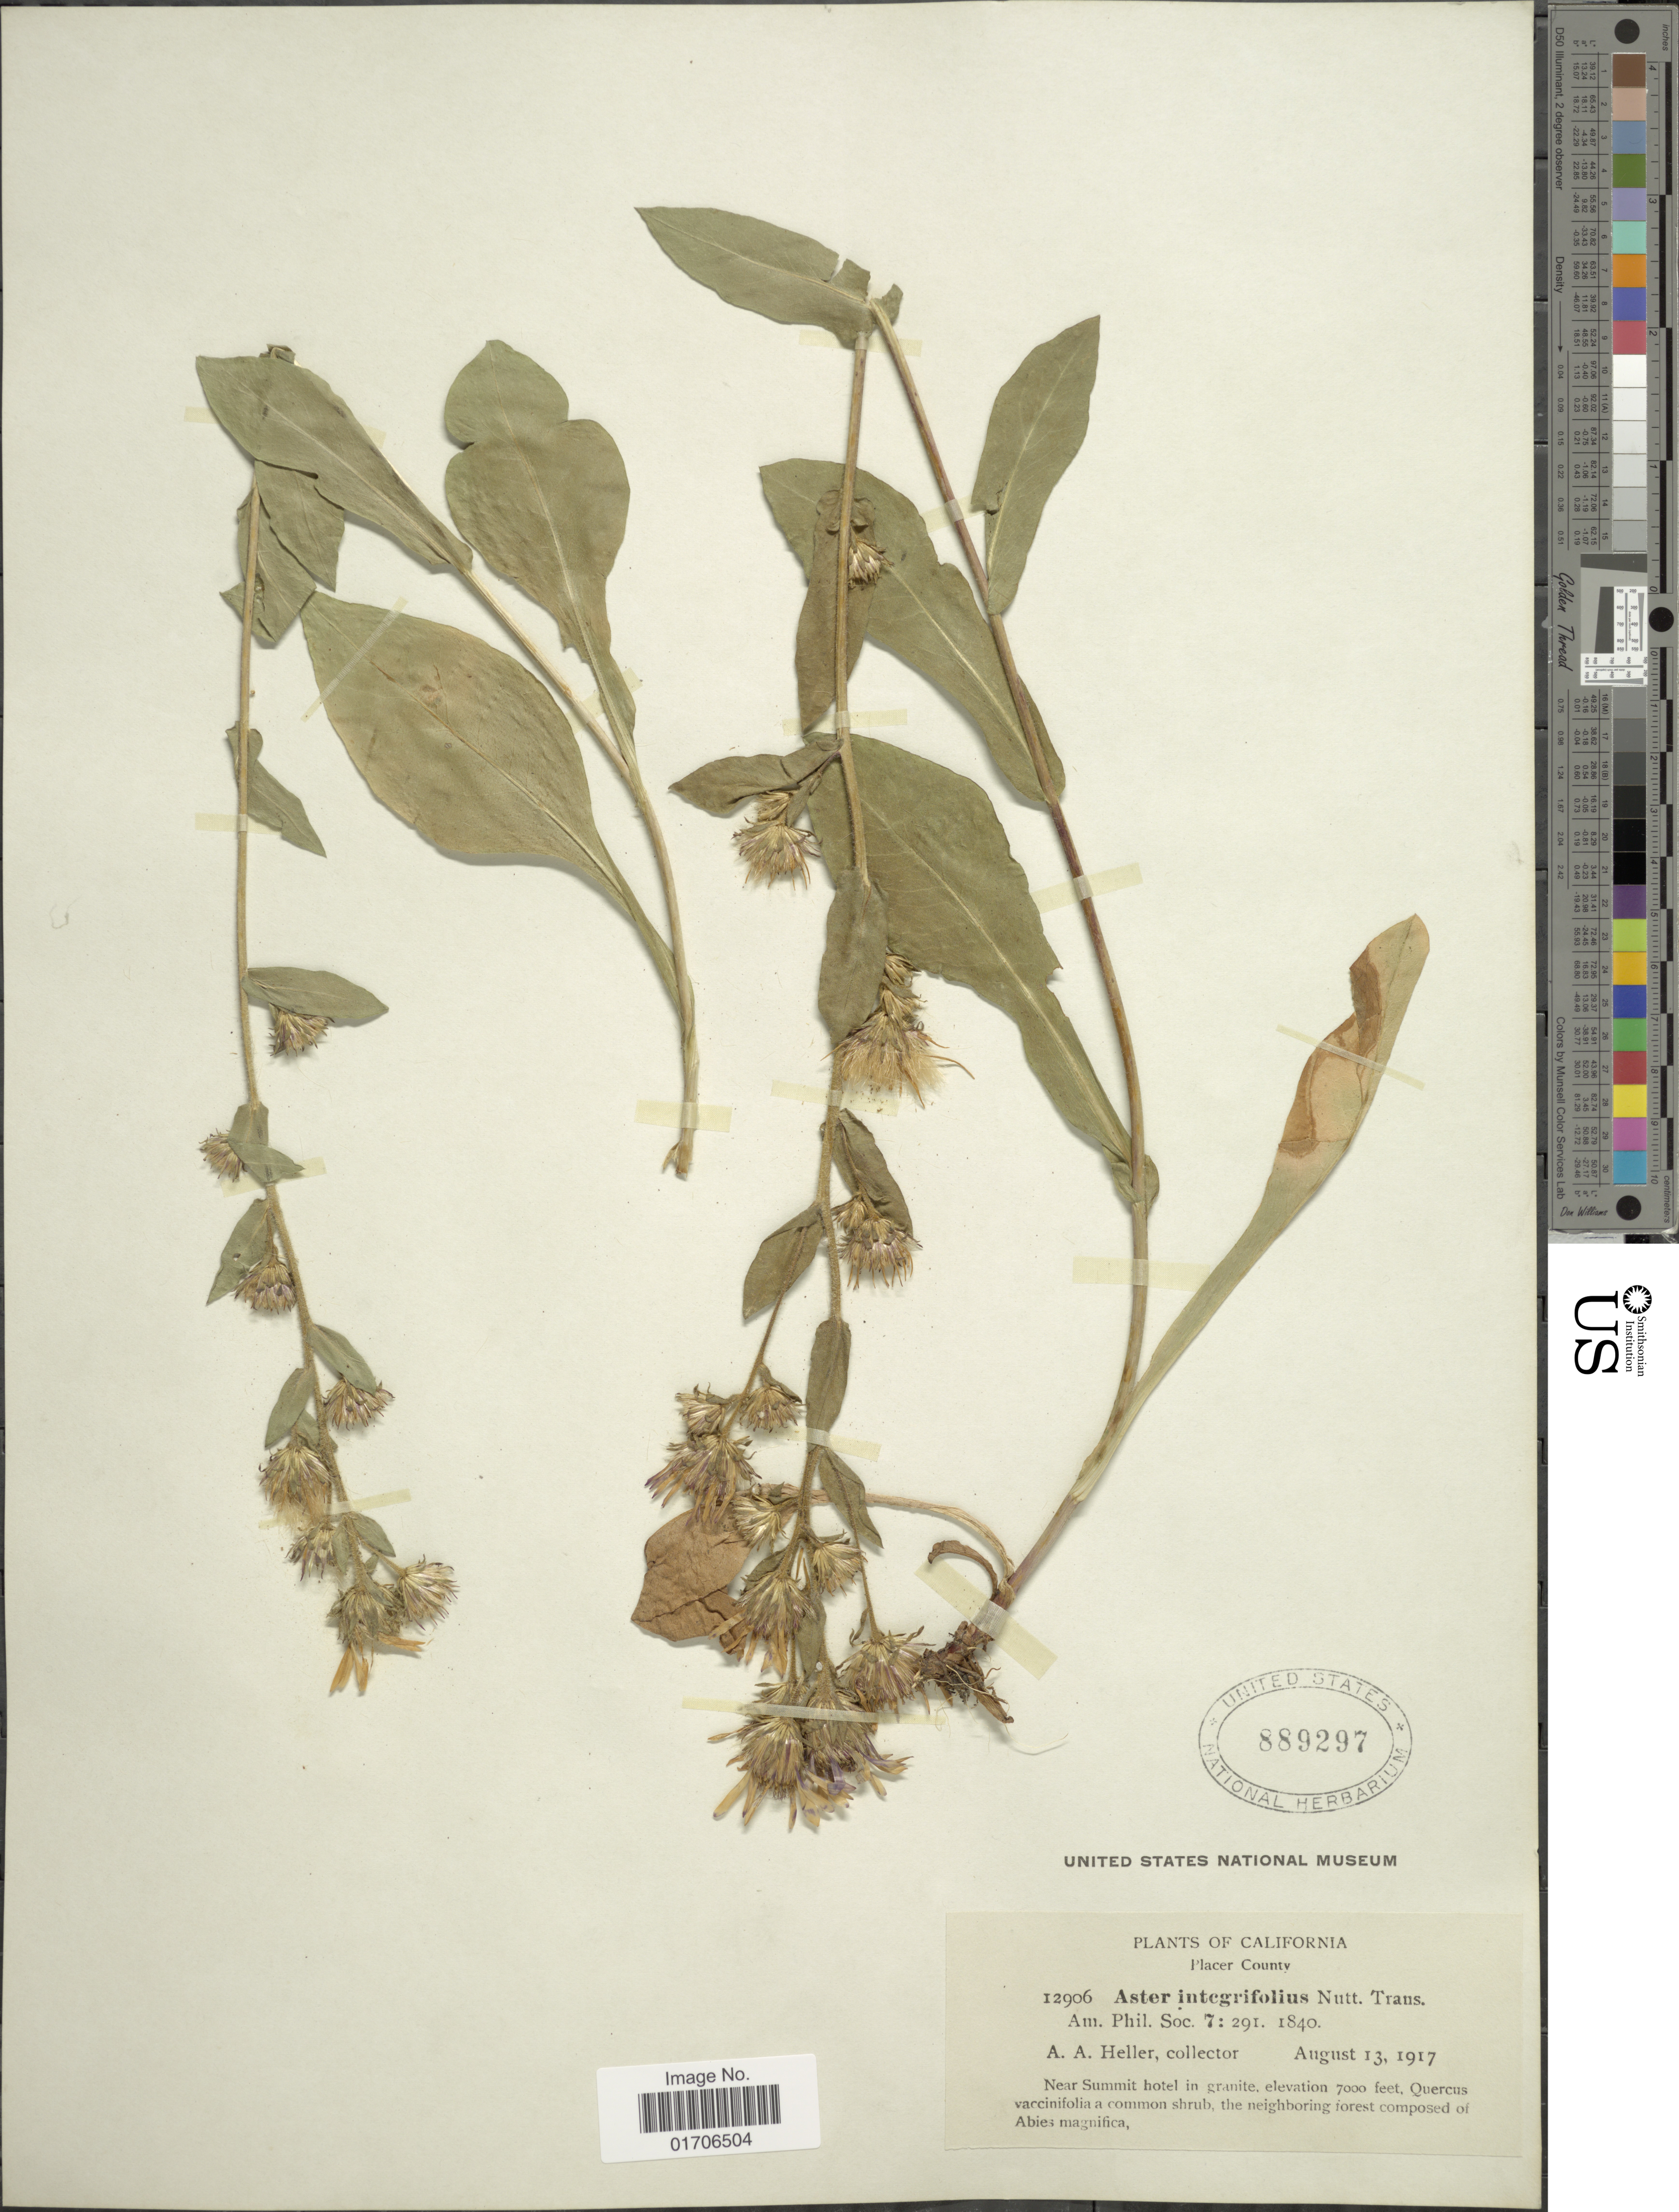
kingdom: Plantae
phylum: Tracheophyta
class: Magnoliopsida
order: Asterales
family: Asteraceae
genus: Eurybia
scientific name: Eurybia integrifolia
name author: (Nutt.) G.L. Nesom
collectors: A. A. Heller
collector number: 12906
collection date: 1917-08-13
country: United States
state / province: California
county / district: Placer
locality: Placer County. Near Summit hotel in granite.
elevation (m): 2134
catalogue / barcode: US 889297